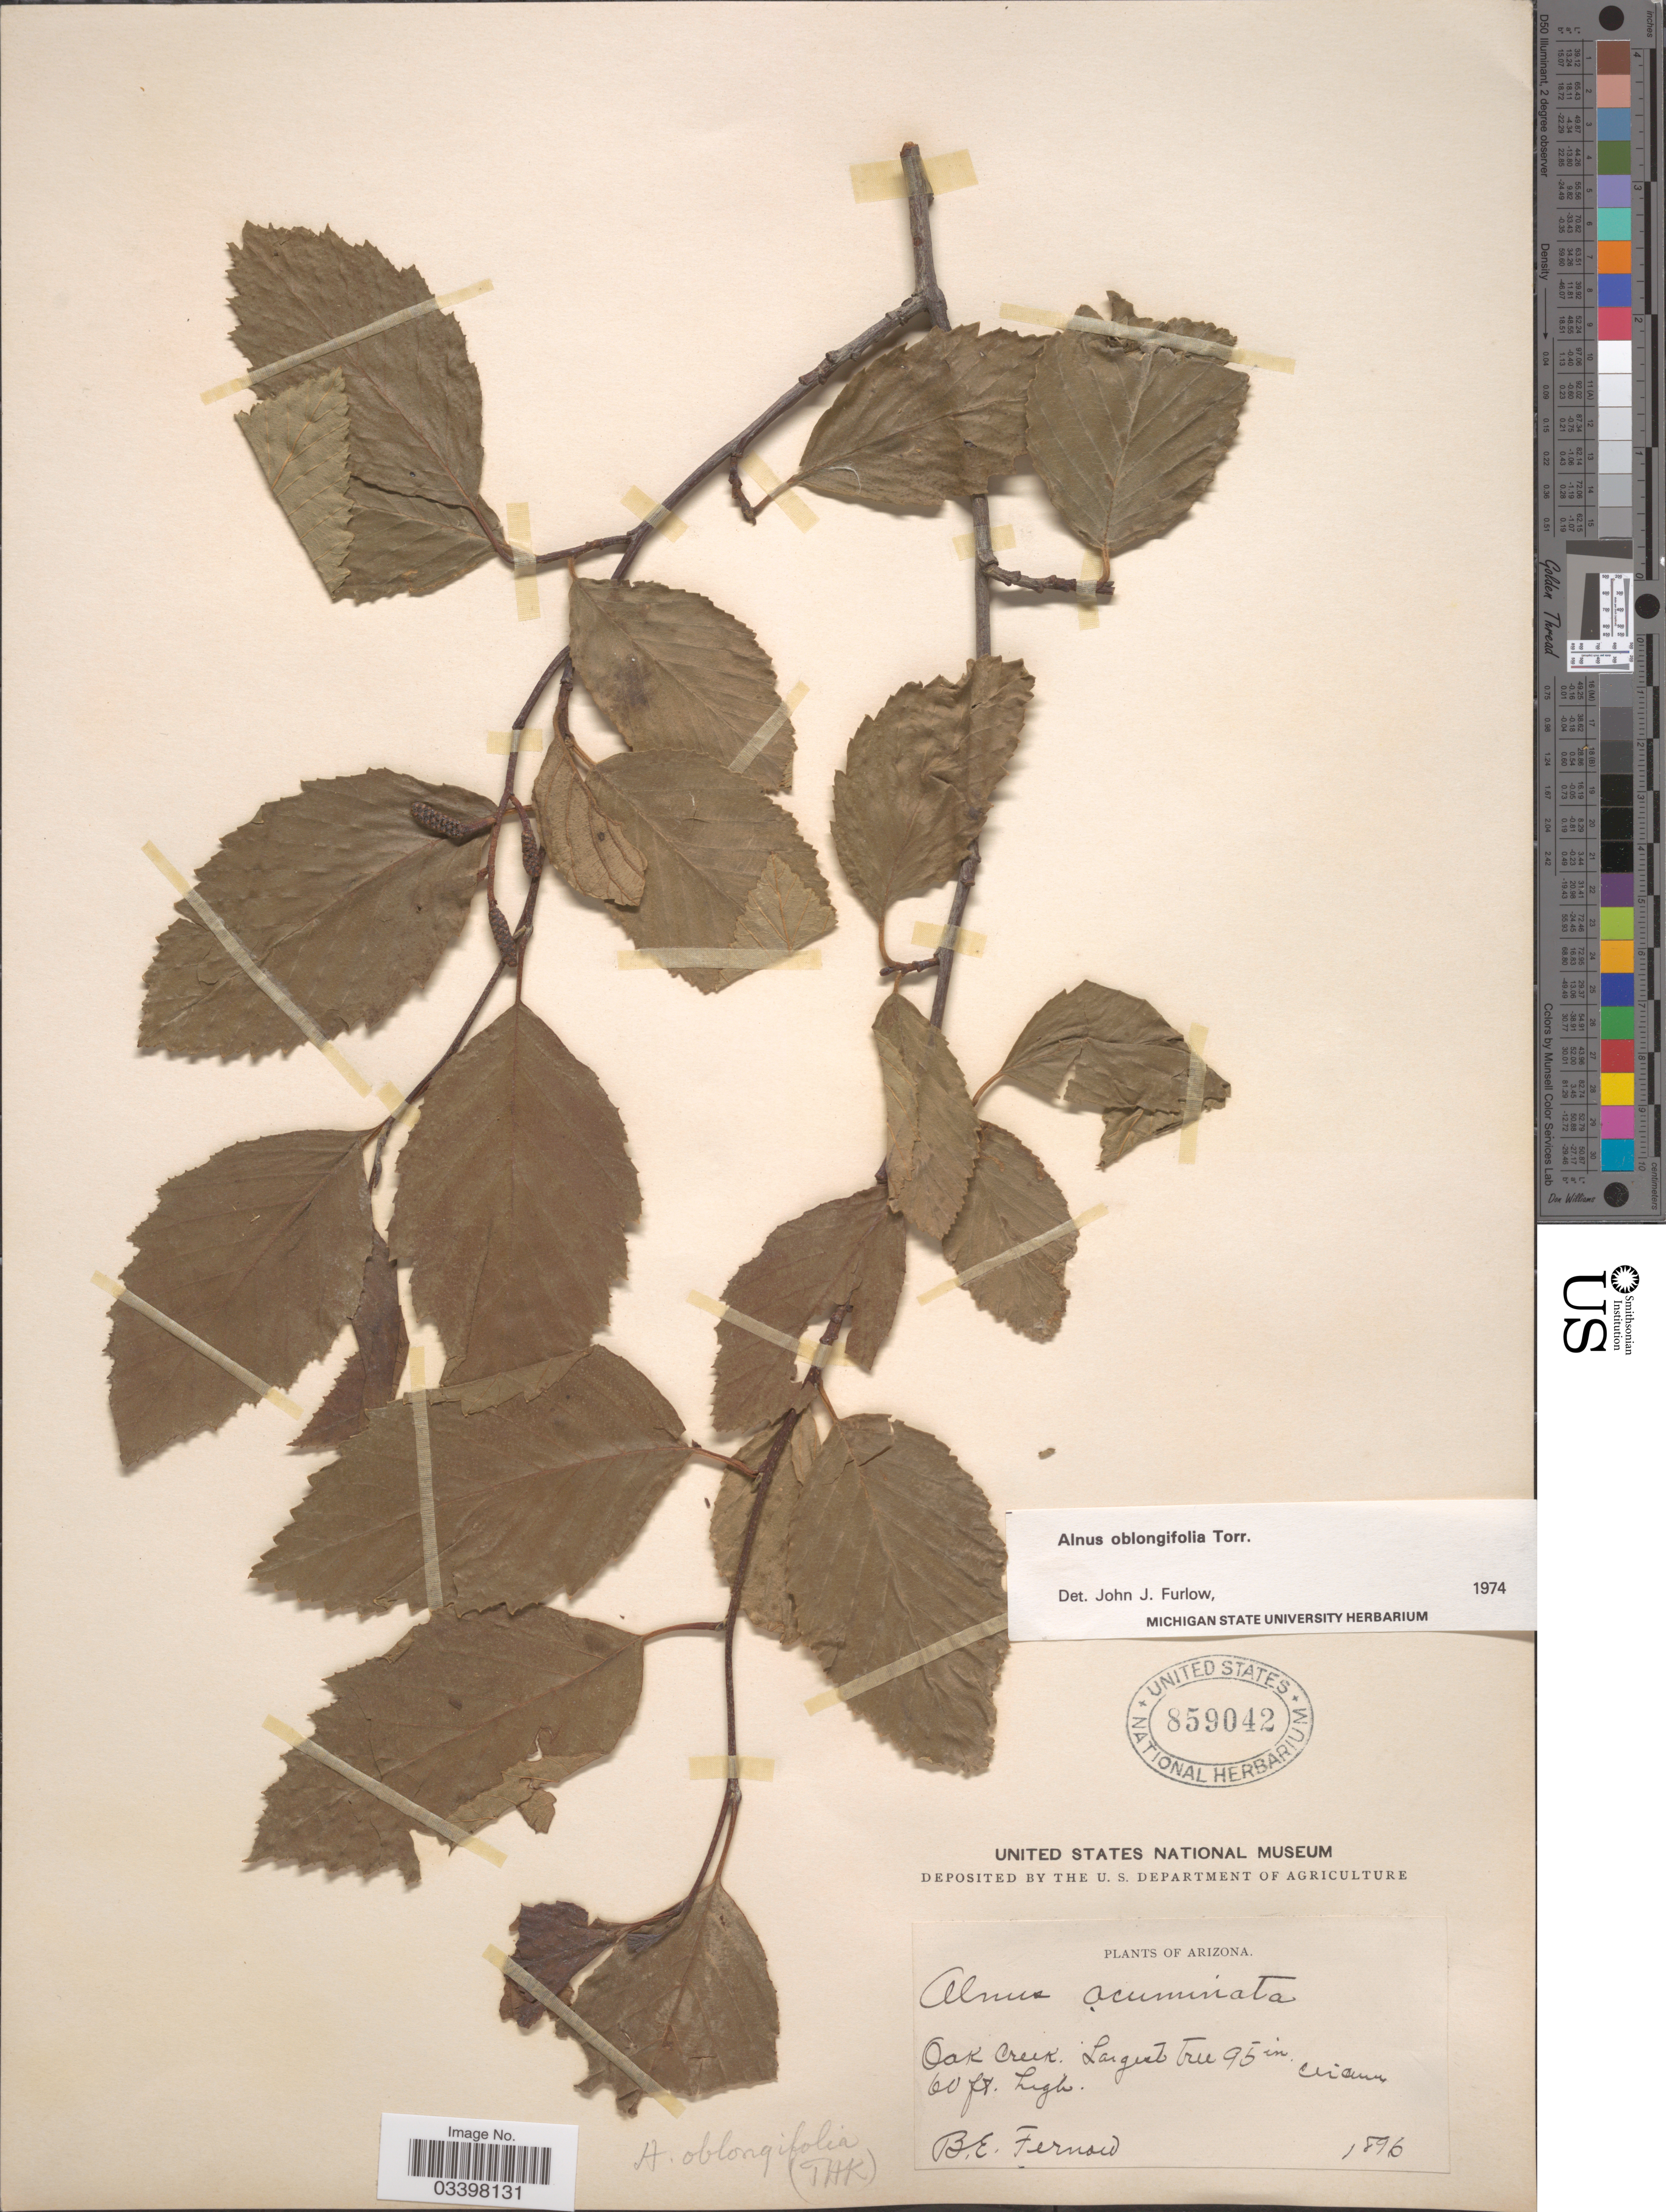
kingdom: Plantae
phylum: Tracheophyta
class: Magnoliopsida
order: Fagales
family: Betulaceae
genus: Alnus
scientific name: Alnus oblongifolia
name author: Torr. in Emory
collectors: B. Fernow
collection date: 1896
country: United States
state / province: Arizona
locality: Oak Creek.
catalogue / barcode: US 859042